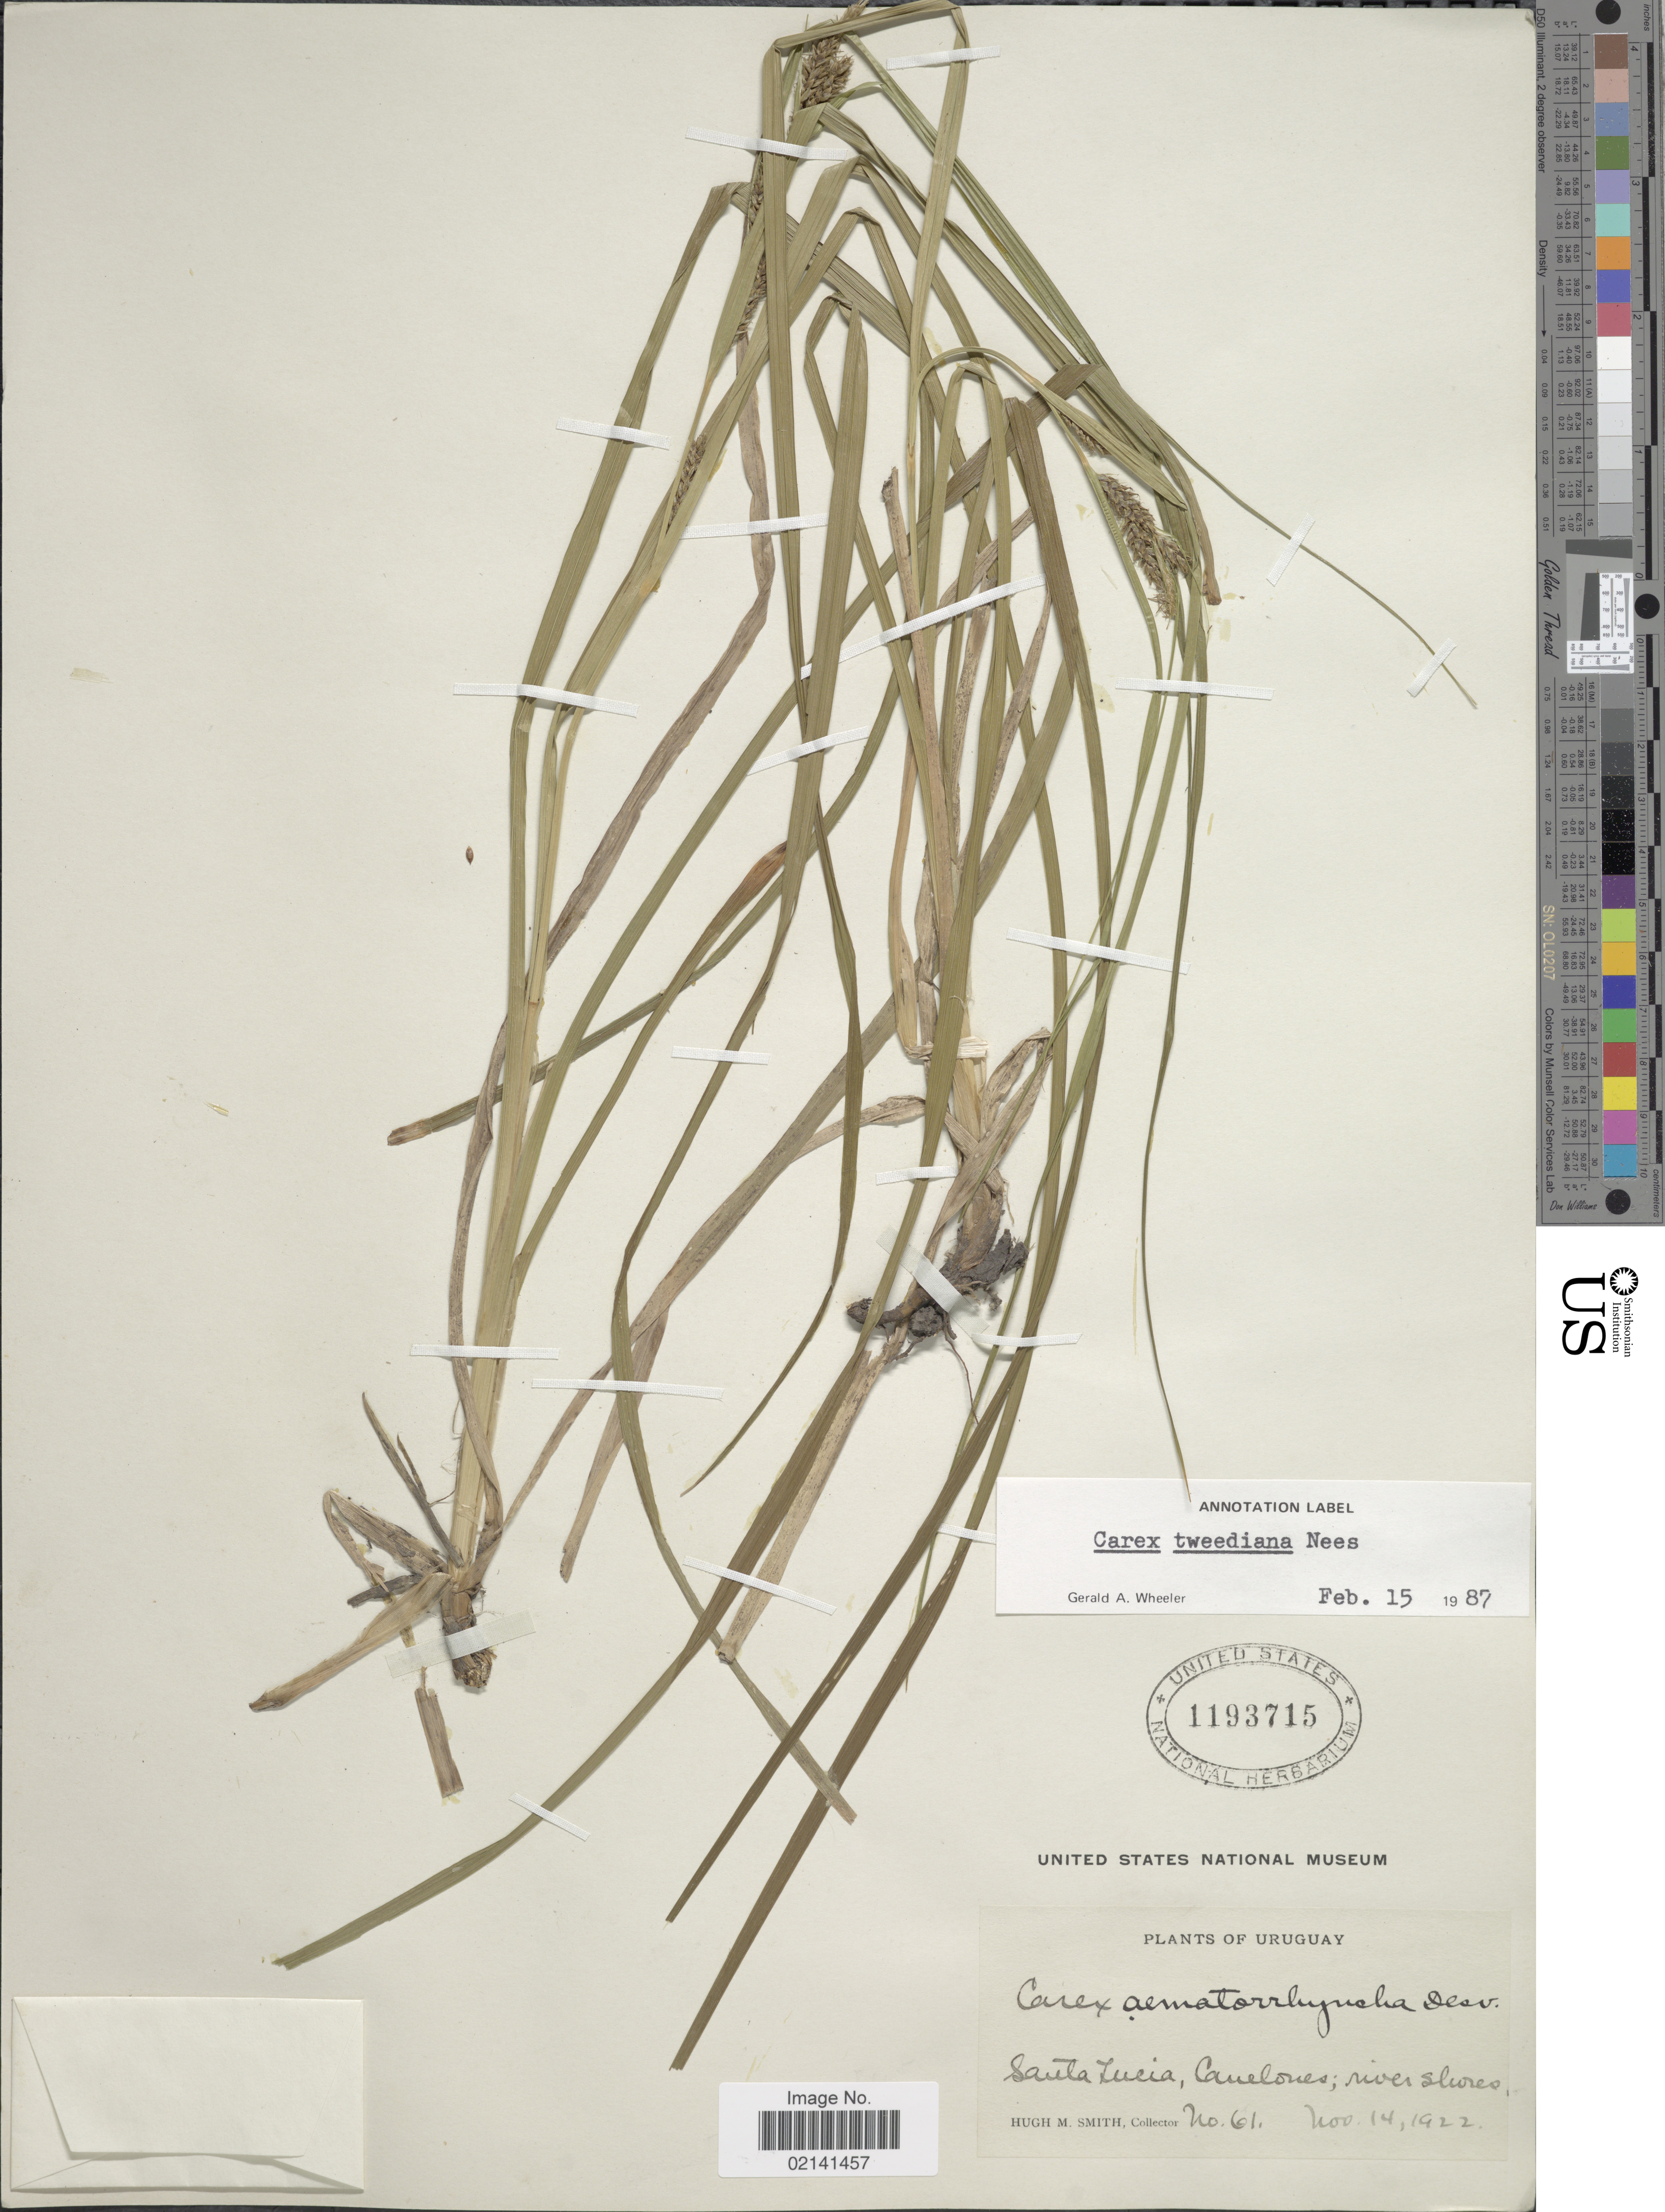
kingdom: Plantae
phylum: Tracheophyta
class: Liliopsida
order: Poales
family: Cyperaceae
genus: Carex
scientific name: Carex tweedieana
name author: Nees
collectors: H. M. Smith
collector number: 61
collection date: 1922-11-14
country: Uruguay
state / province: Canelones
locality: Santa Lucia, Canelones; River Shores.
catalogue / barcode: US 1193715